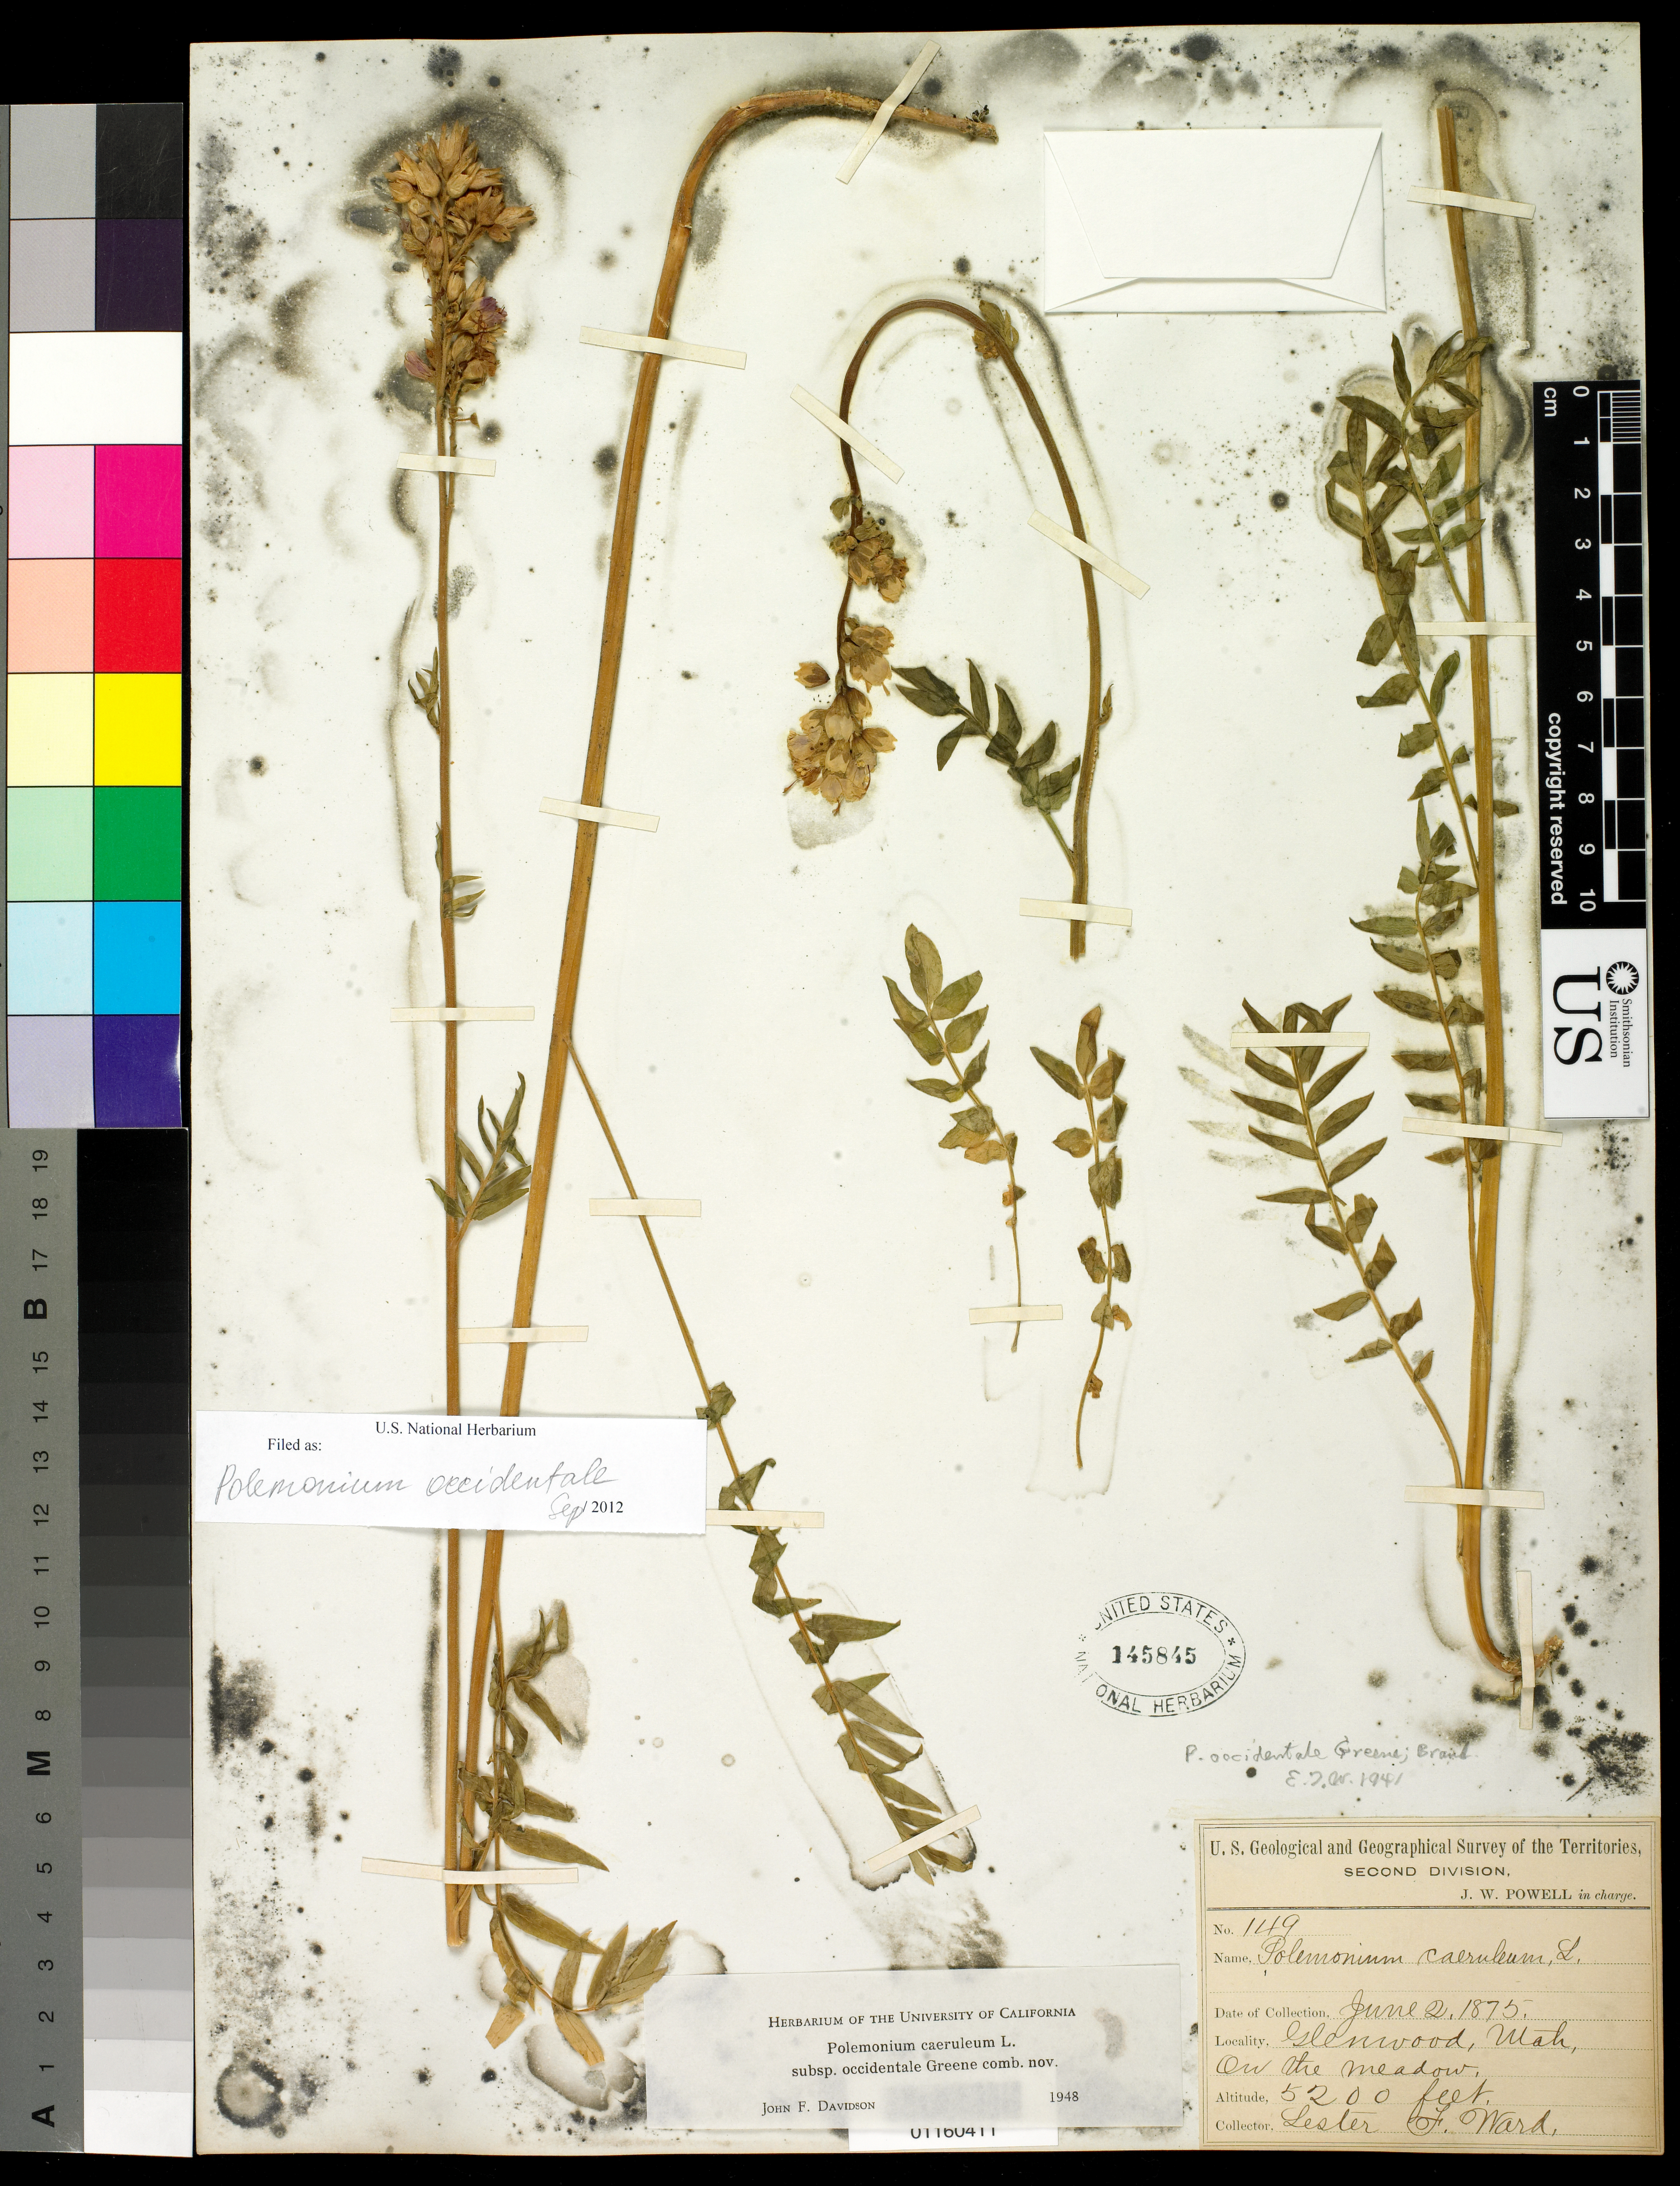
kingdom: Plantae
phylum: Tracheophyta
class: Magnoliopsida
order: Ericales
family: Polemoniaceae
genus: Polemonium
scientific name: Polemonium occidentale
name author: Greene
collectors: L. F. Ward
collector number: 149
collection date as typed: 2 Jun 1875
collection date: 1875-06-02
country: United States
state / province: Utah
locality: Glenwood, on the Meadow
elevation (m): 1585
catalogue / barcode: US 145845